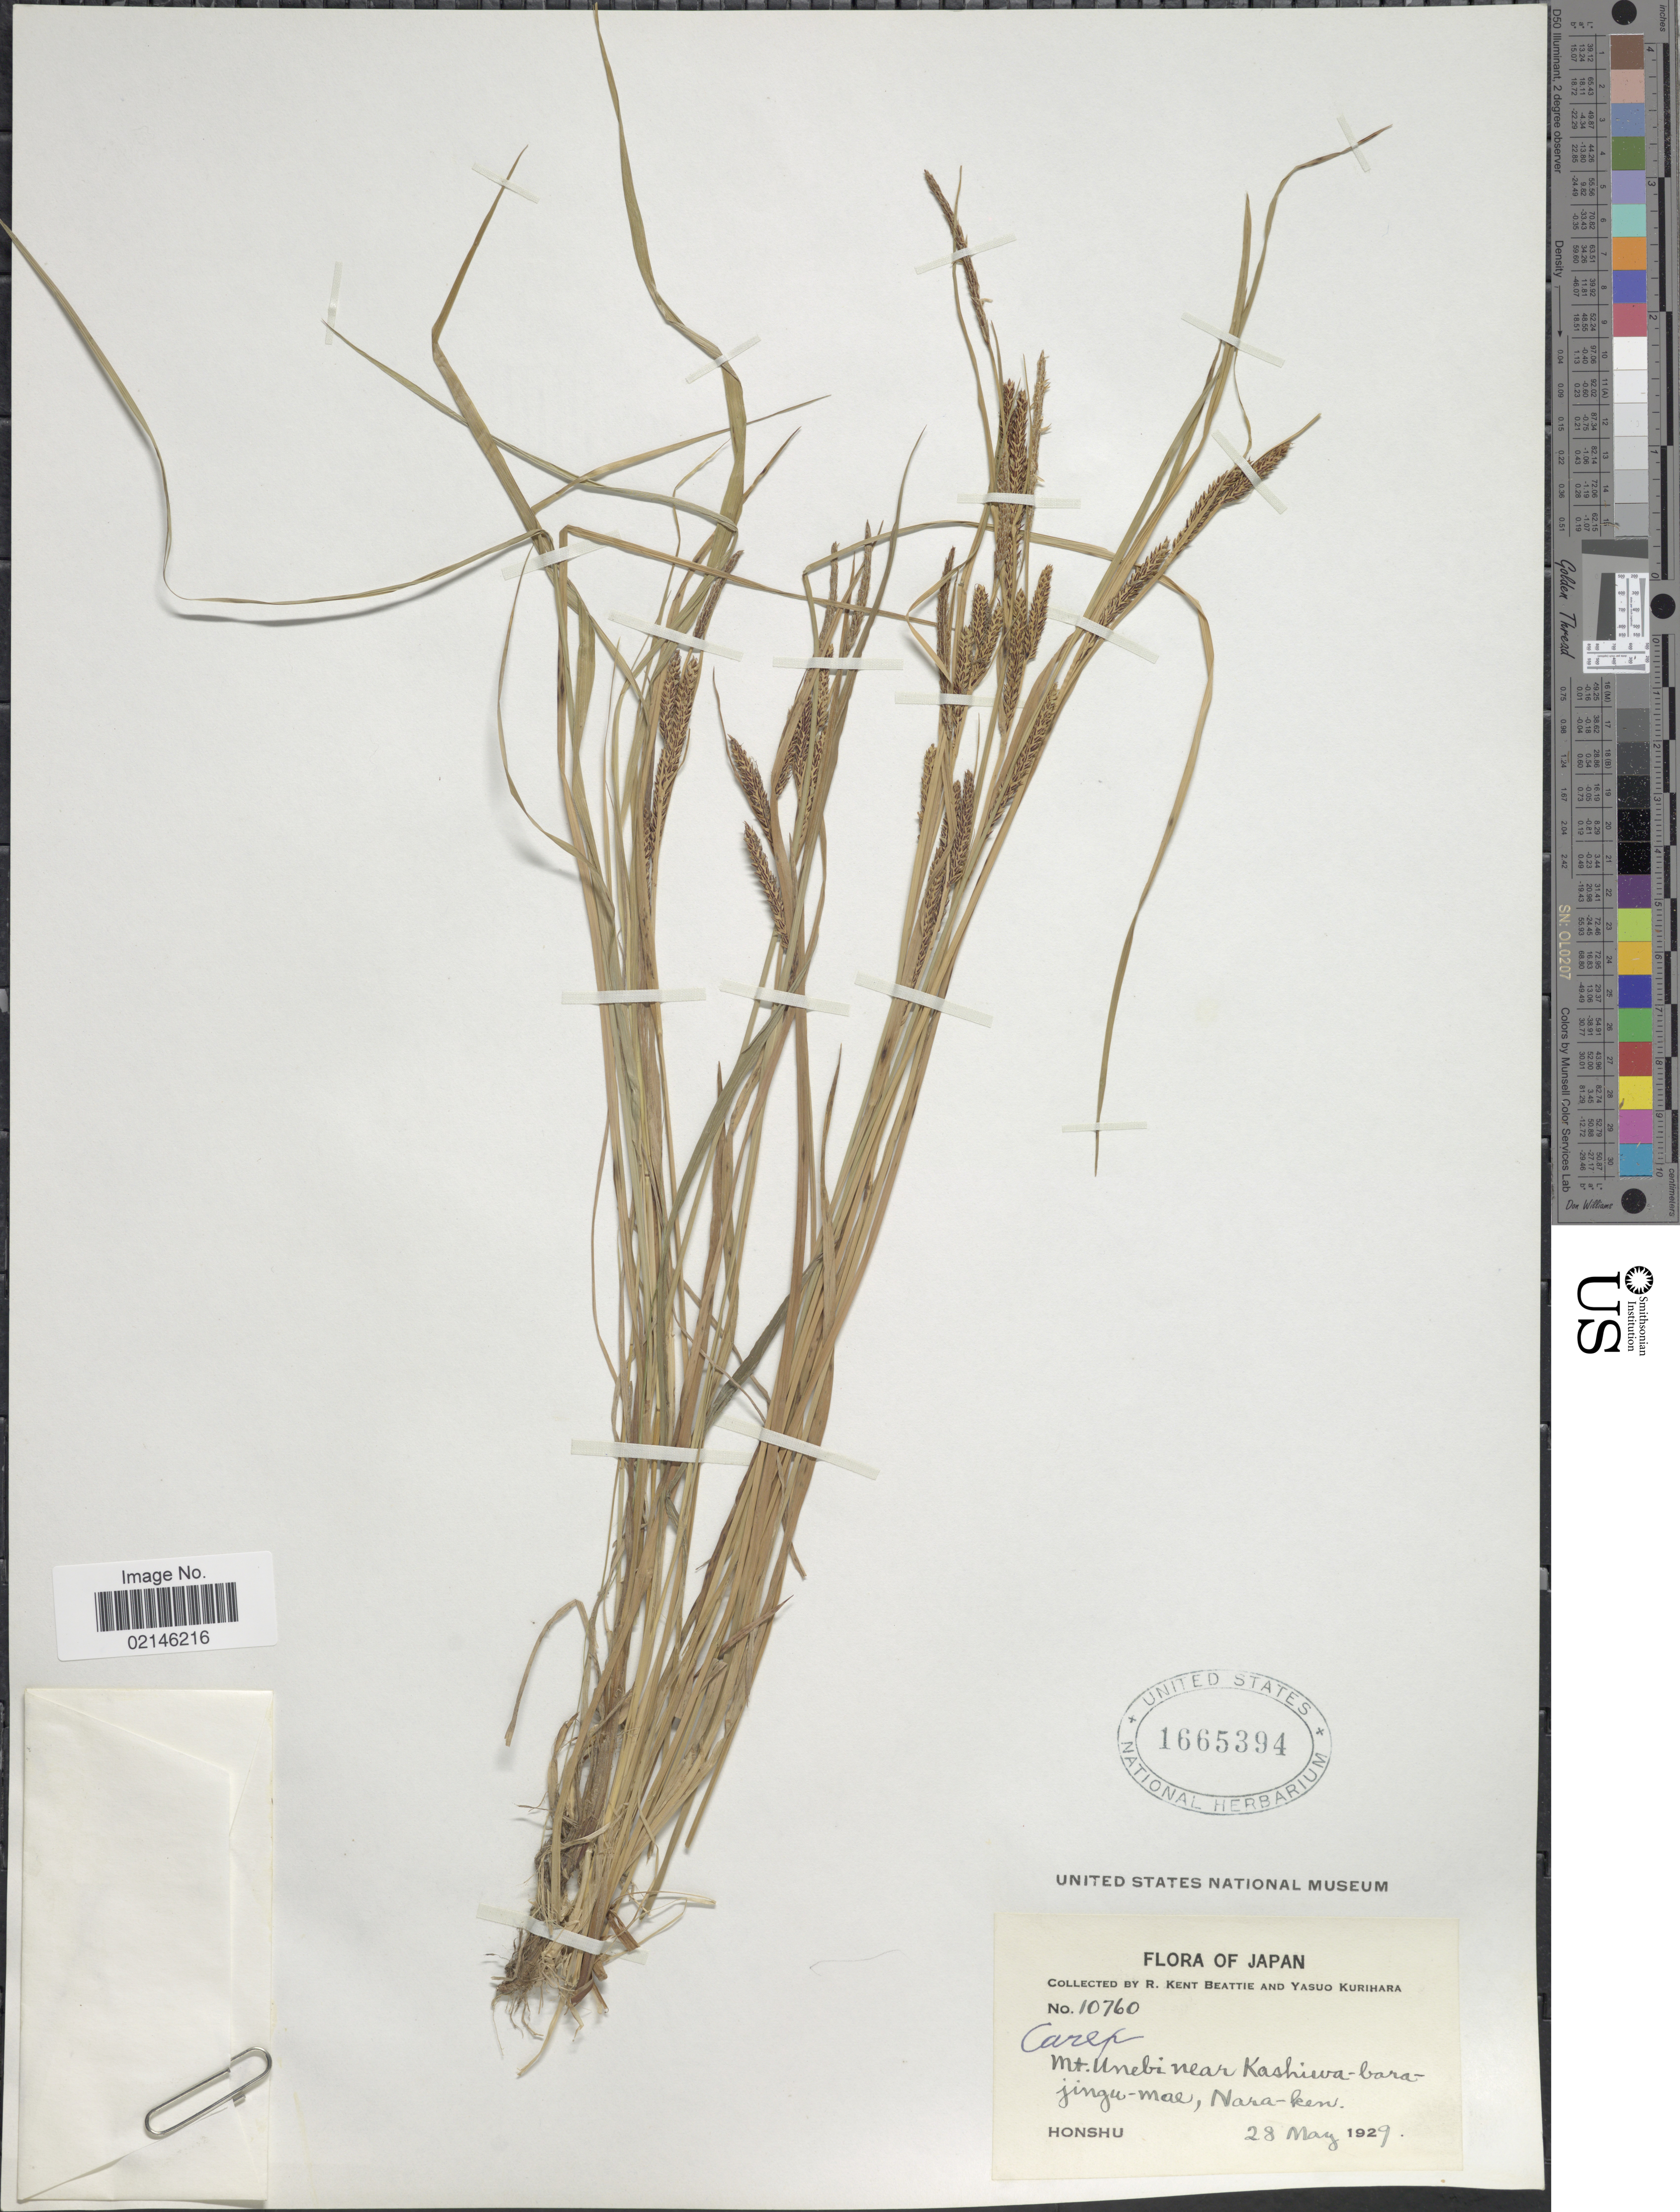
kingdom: Plantae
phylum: Tracheophyta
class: Liliopsida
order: Poales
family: Cyperaceae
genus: Carex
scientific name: Carex sp.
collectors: R. K. Beattie & Y. Kurihara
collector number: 10760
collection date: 1929-05-28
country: Japan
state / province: Nara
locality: Mt. Unebi near Kashiwa-bara-jingu-mae, Nara-ken. Honshu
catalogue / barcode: US 1665394